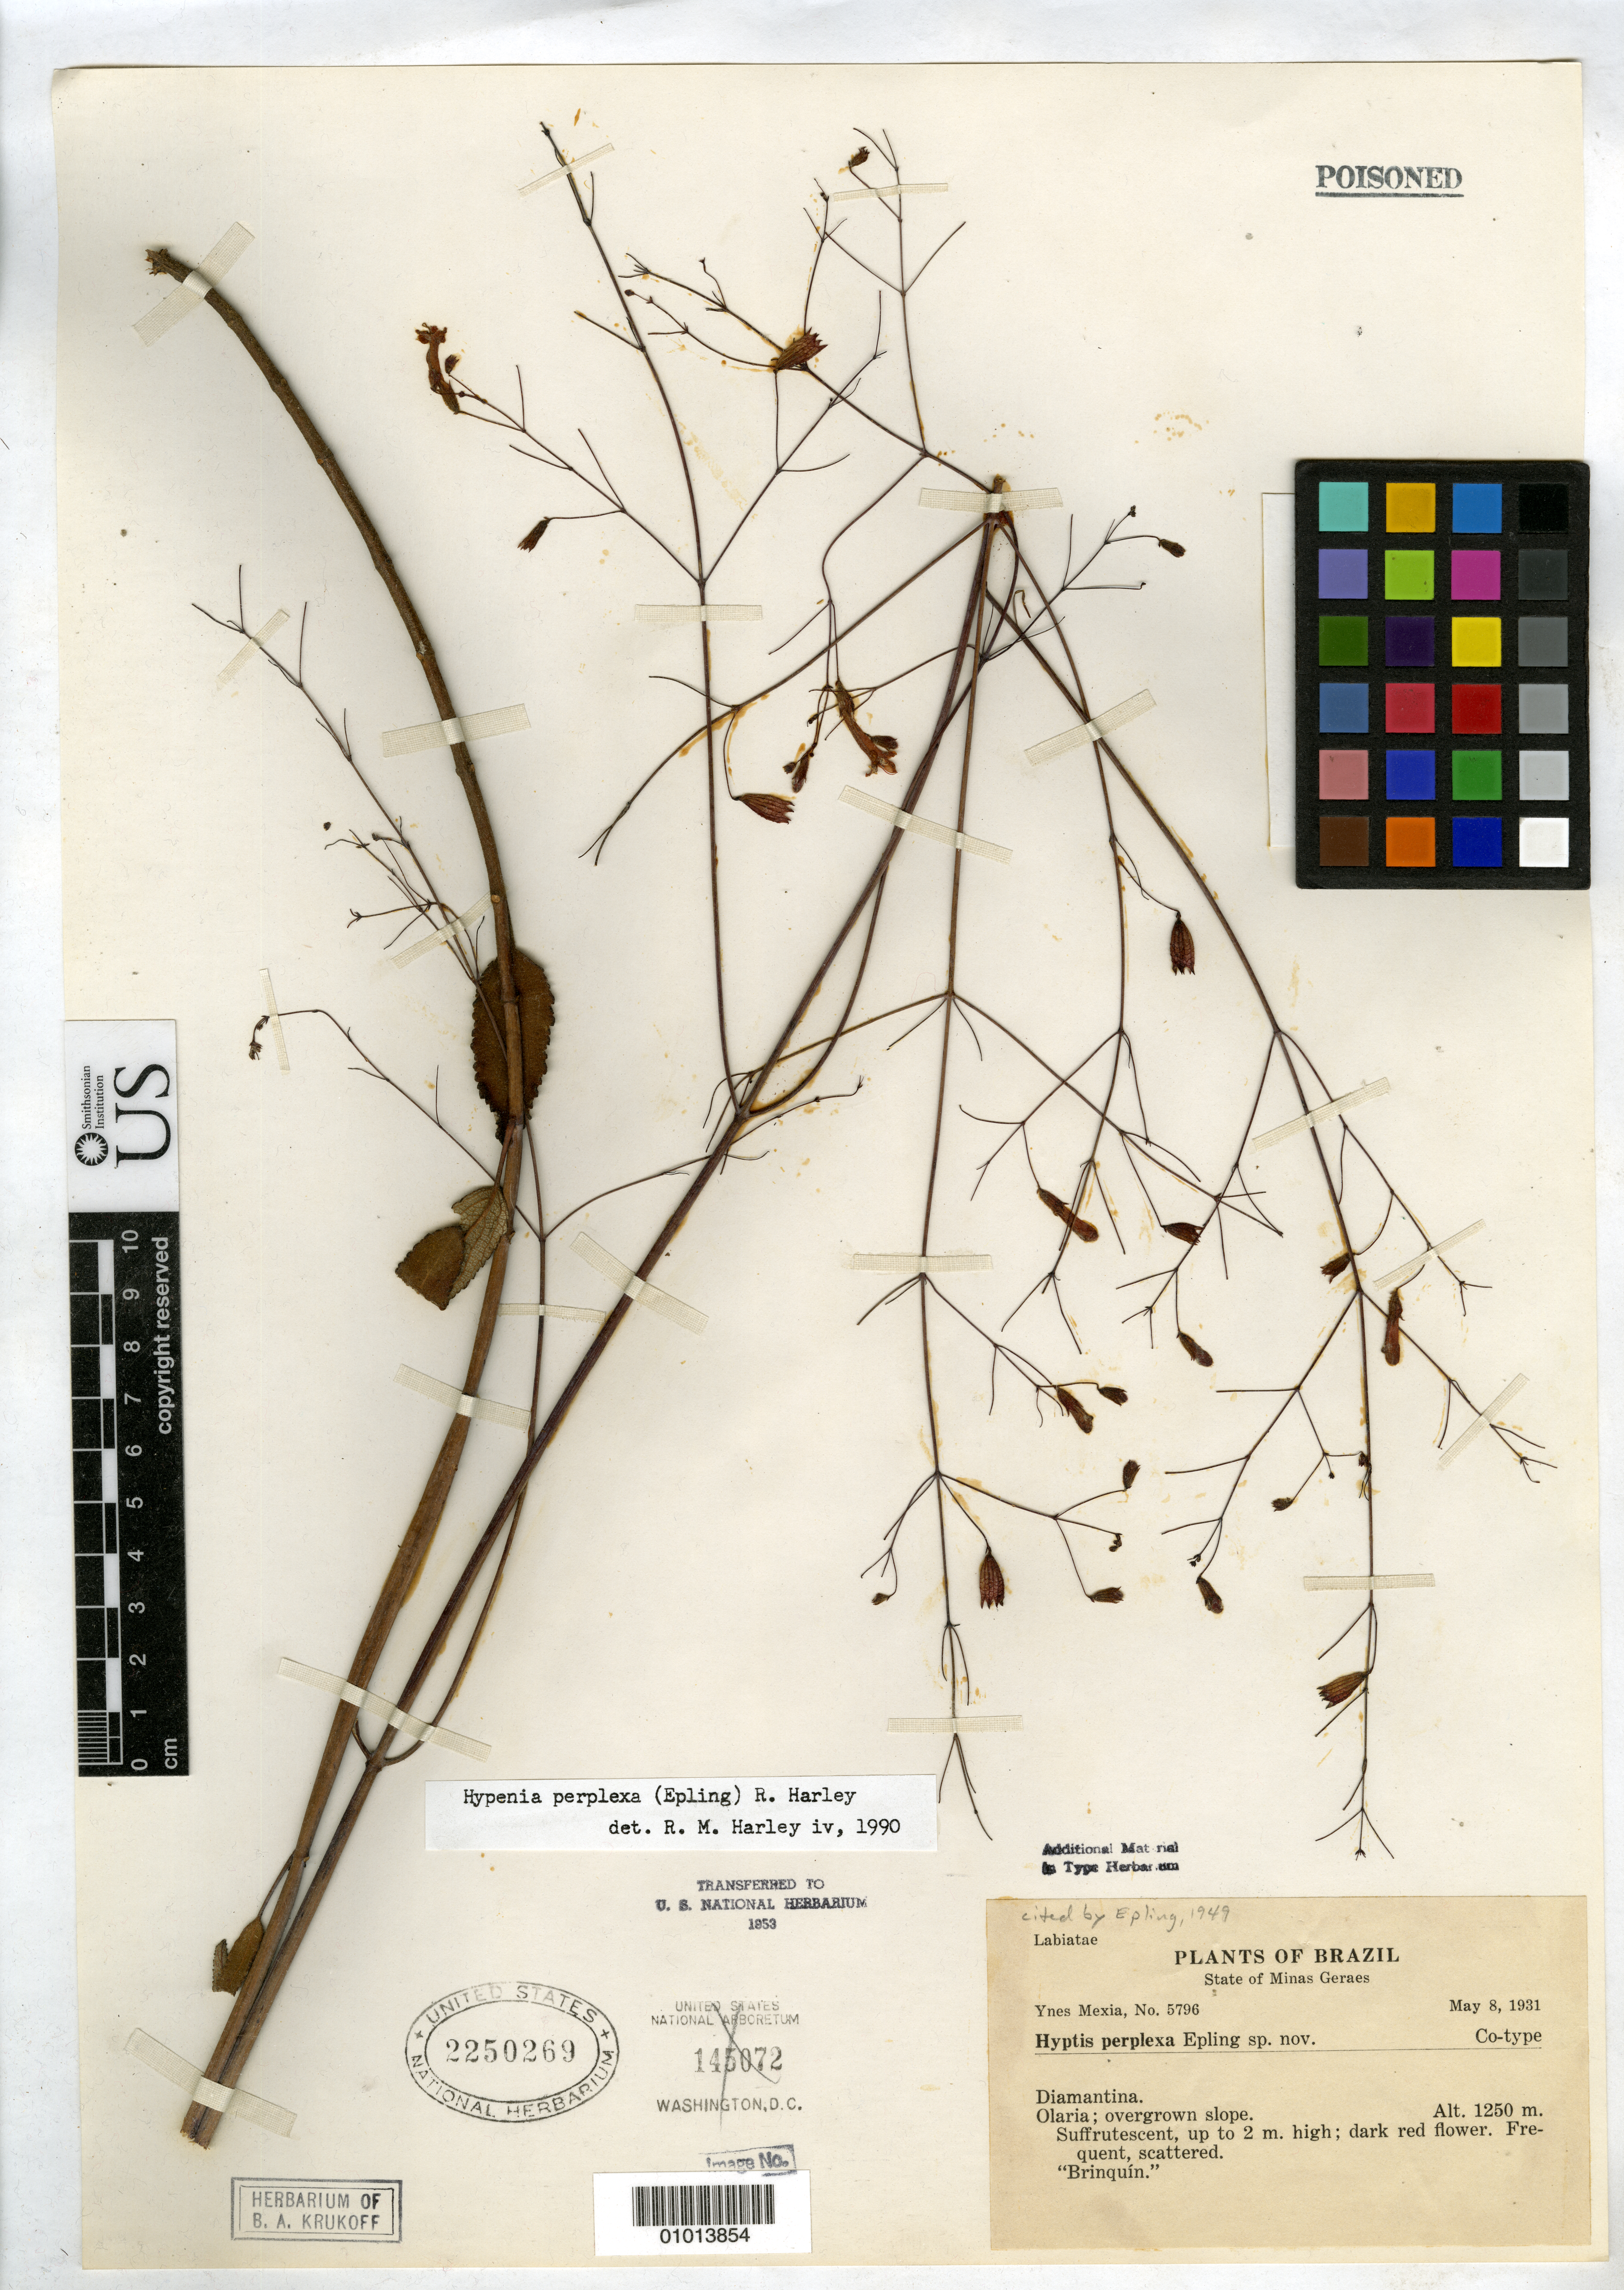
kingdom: Plantae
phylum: Tracheophyta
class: Magnoliopsida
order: Lamiales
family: Lamiaceae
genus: Hyptis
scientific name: Hyptis perplexa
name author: Epling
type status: Isotype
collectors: Y. Mexia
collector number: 5796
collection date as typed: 08 May 1931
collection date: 1931-05-08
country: Brazil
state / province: Minas Gerais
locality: Diamantina.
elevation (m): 1250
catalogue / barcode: US 2250269